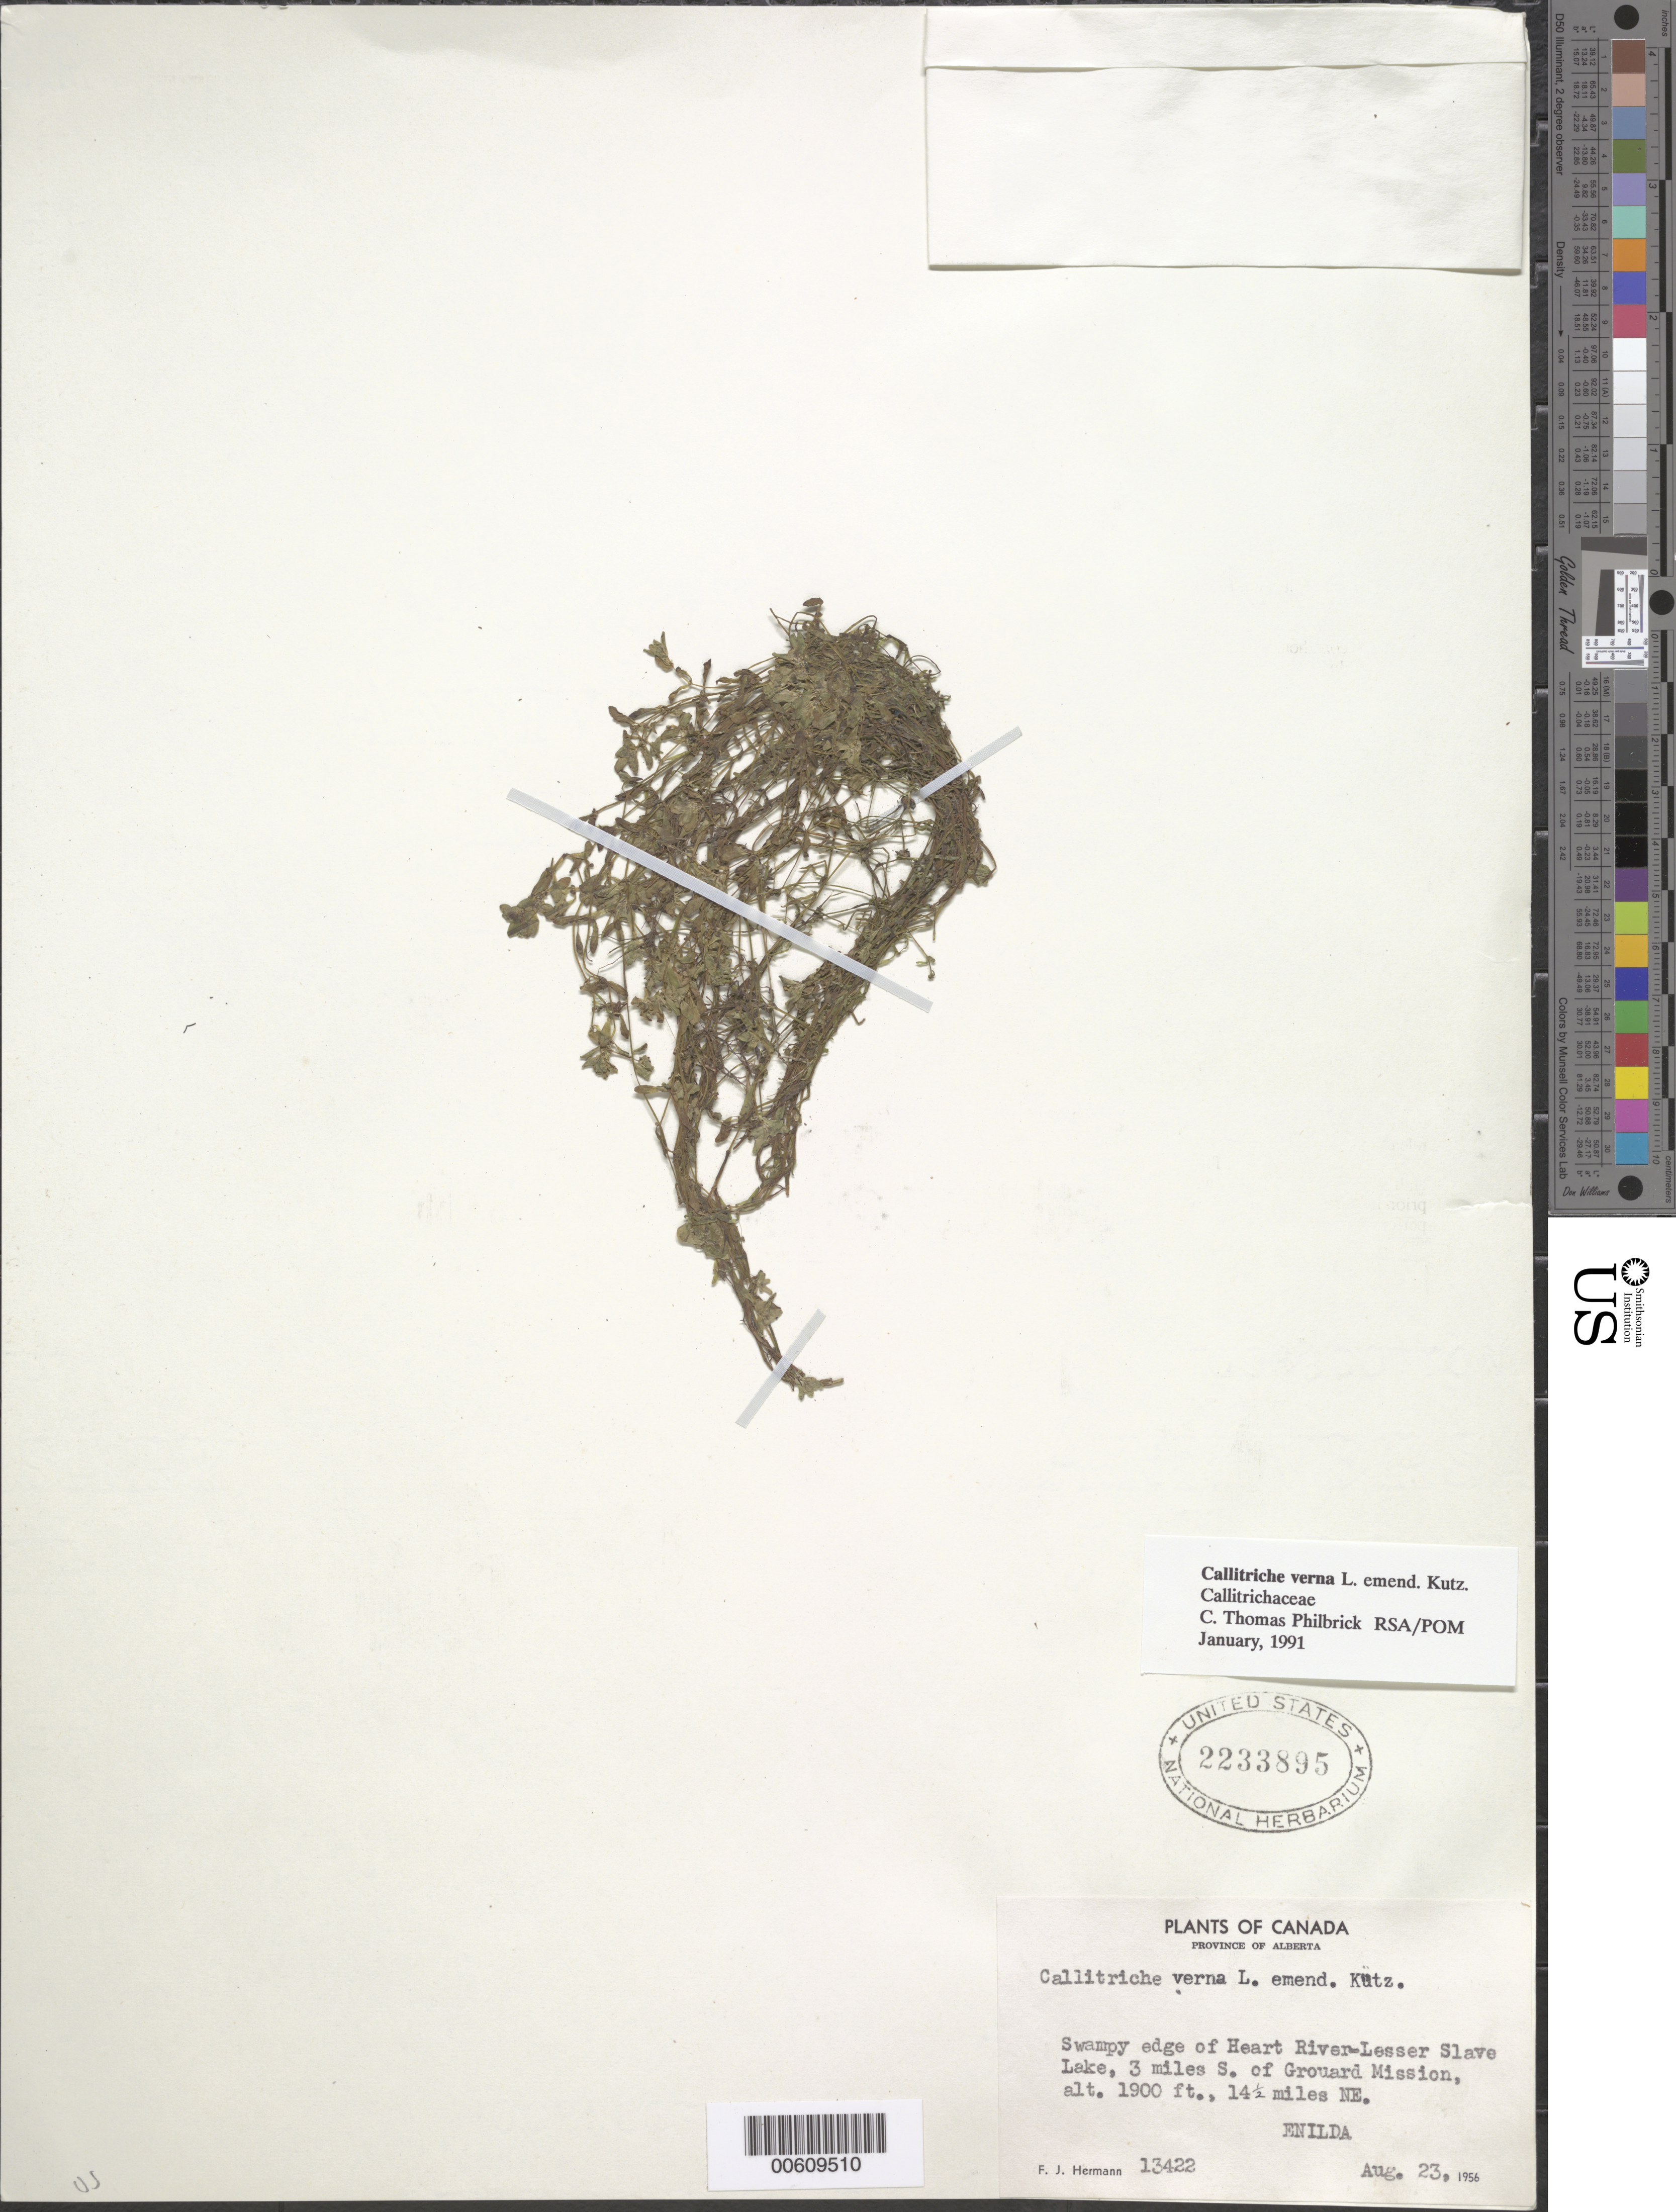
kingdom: Plantae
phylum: Tracheophyta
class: Magnoliopsida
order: Lamiales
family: Plantaginaceae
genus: Callitriche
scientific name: Callitriche verna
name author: L.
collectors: F. J. Hermann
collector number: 13422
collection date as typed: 23 Aug 1956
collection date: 1956-08-23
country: Canada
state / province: Alberta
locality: Heart River, Lesser Slave Lake, S of Grouard Mission, NE Enilida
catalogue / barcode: US 2233895